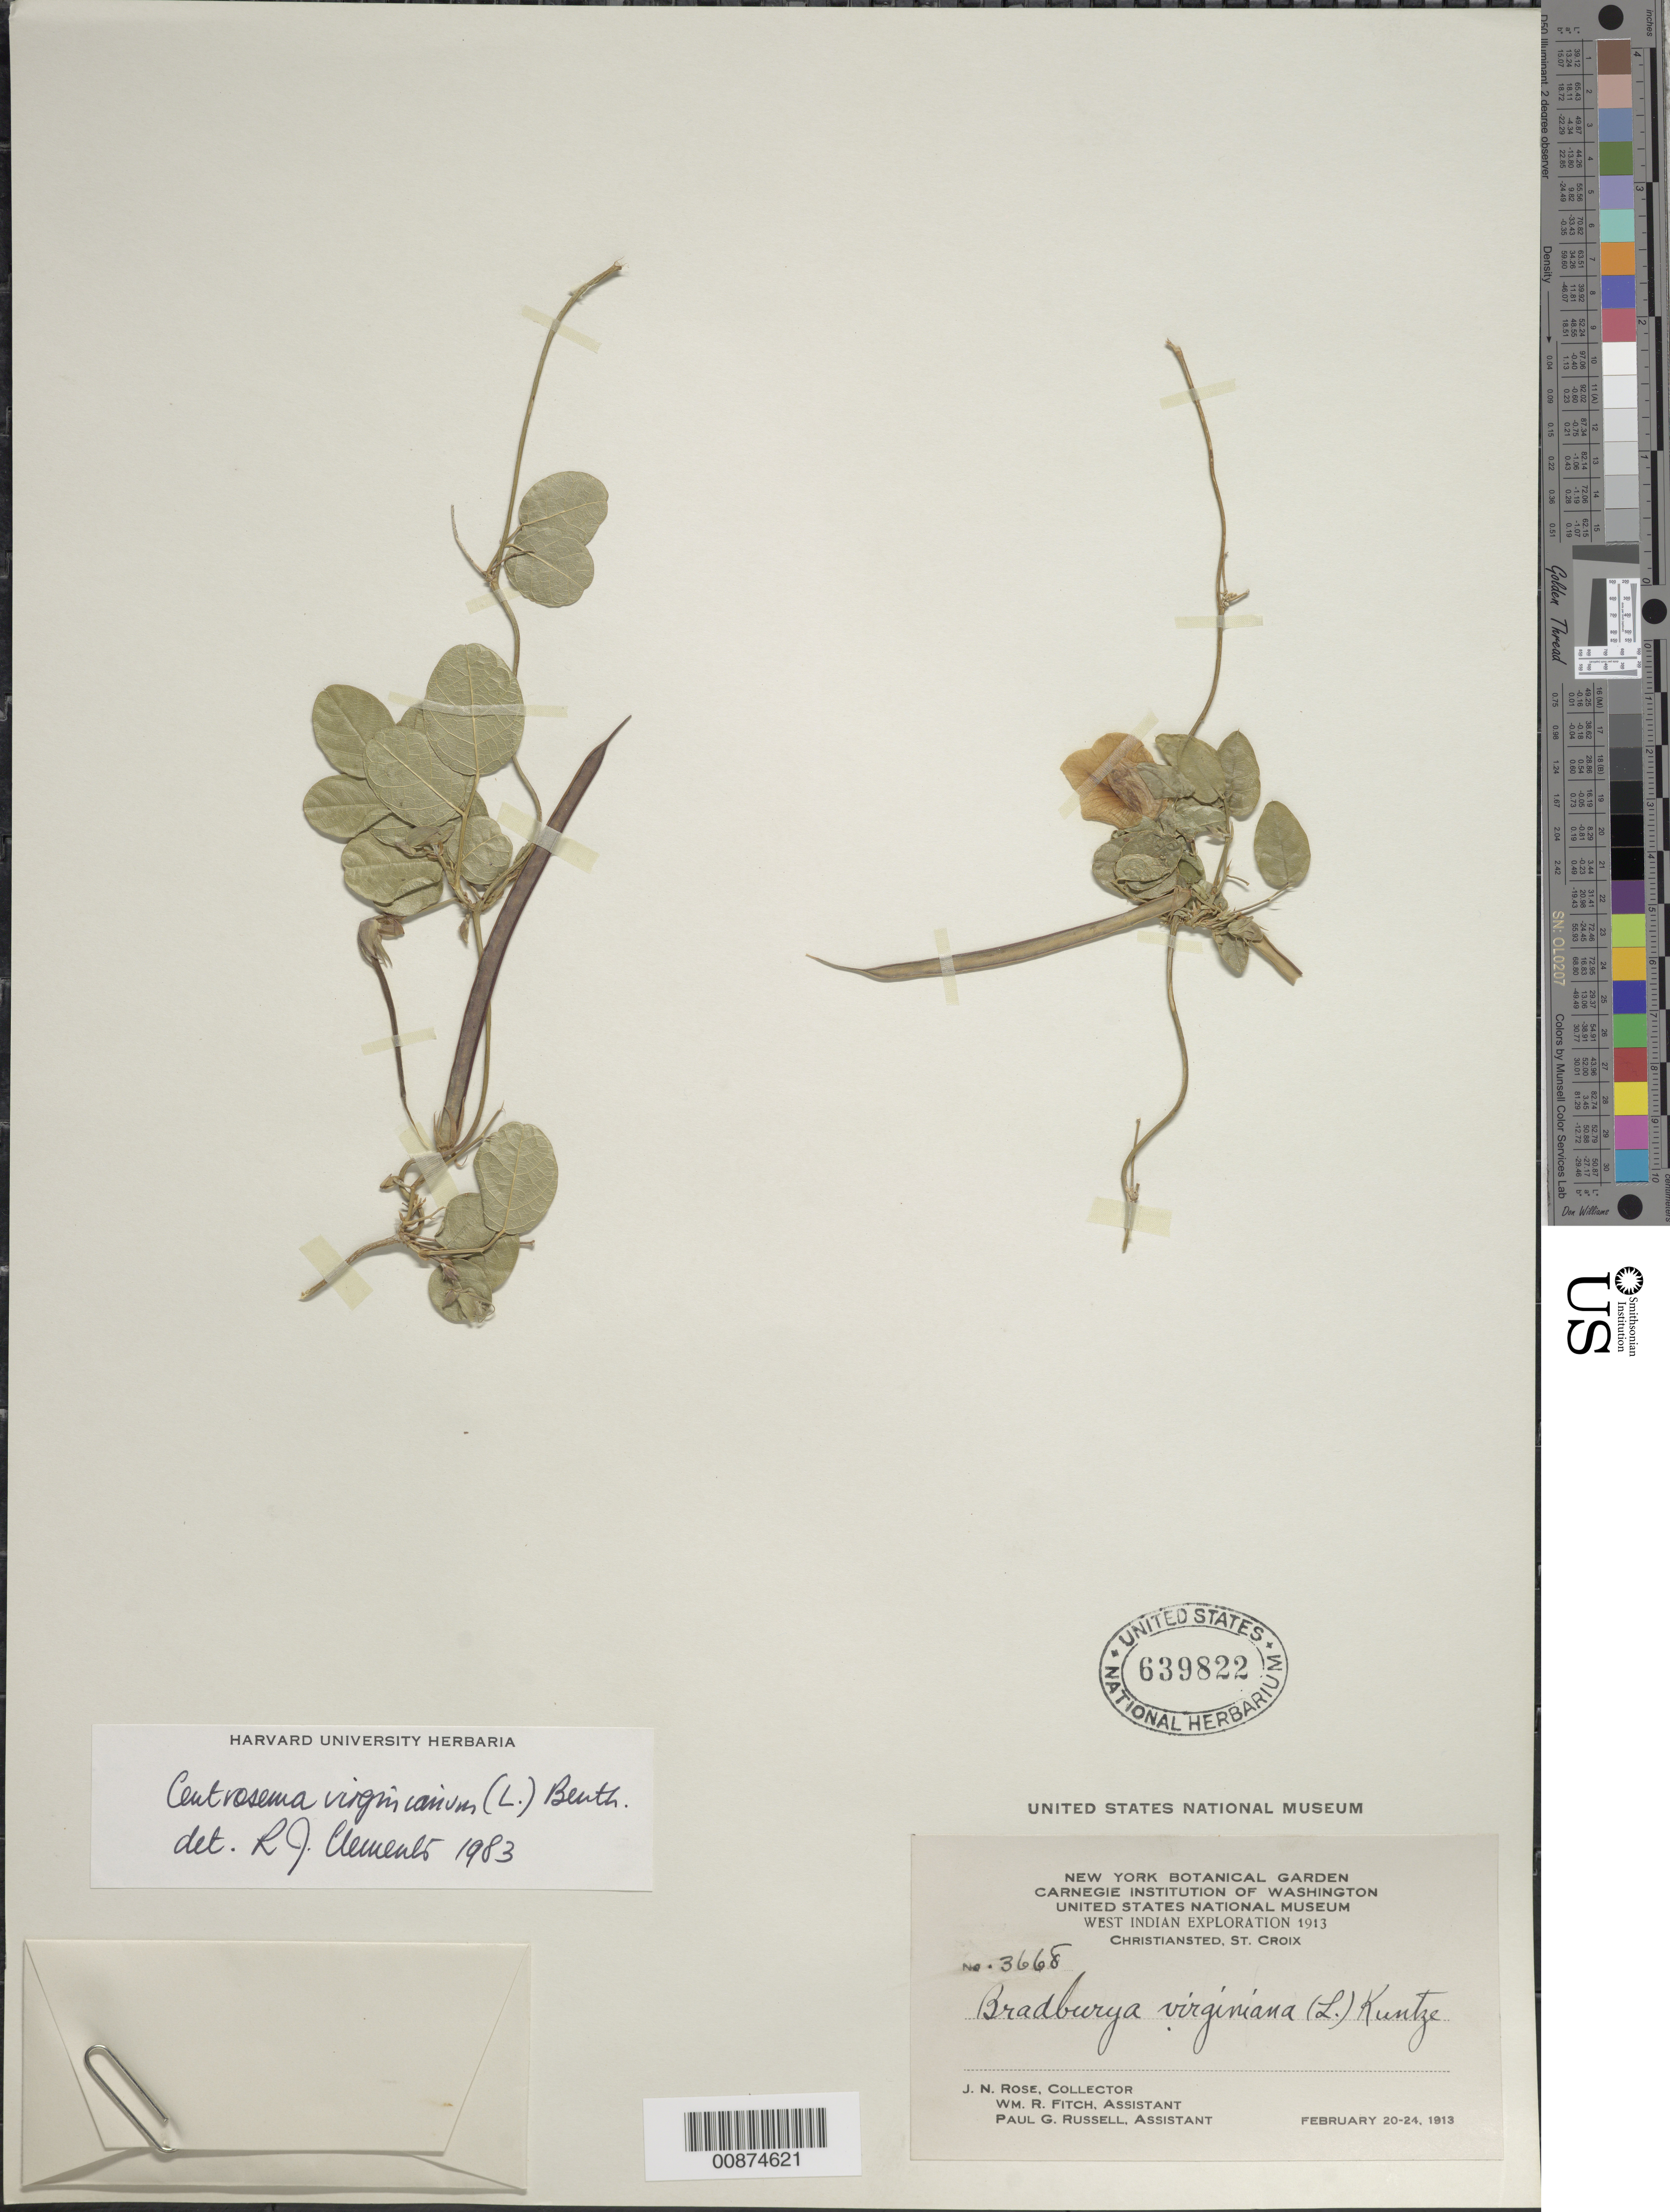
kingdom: Plantae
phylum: Tracheophyta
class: Magnoliopsida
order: Fabales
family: Fabaceae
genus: Centrosema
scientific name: Centrosema virginianum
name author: (L.) Benth.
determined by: Clements, R. J.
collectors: J. N. Rose, W. R. Fitch & P. G. Russell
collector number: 3668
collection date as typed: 20 Feb 1913 to 24 Feb 1913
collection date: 1913-02-20/1913-02-24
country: U.S. Virgin Islands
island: St. Croix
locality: Christiansted, St. Croix.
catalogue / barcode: US 639822